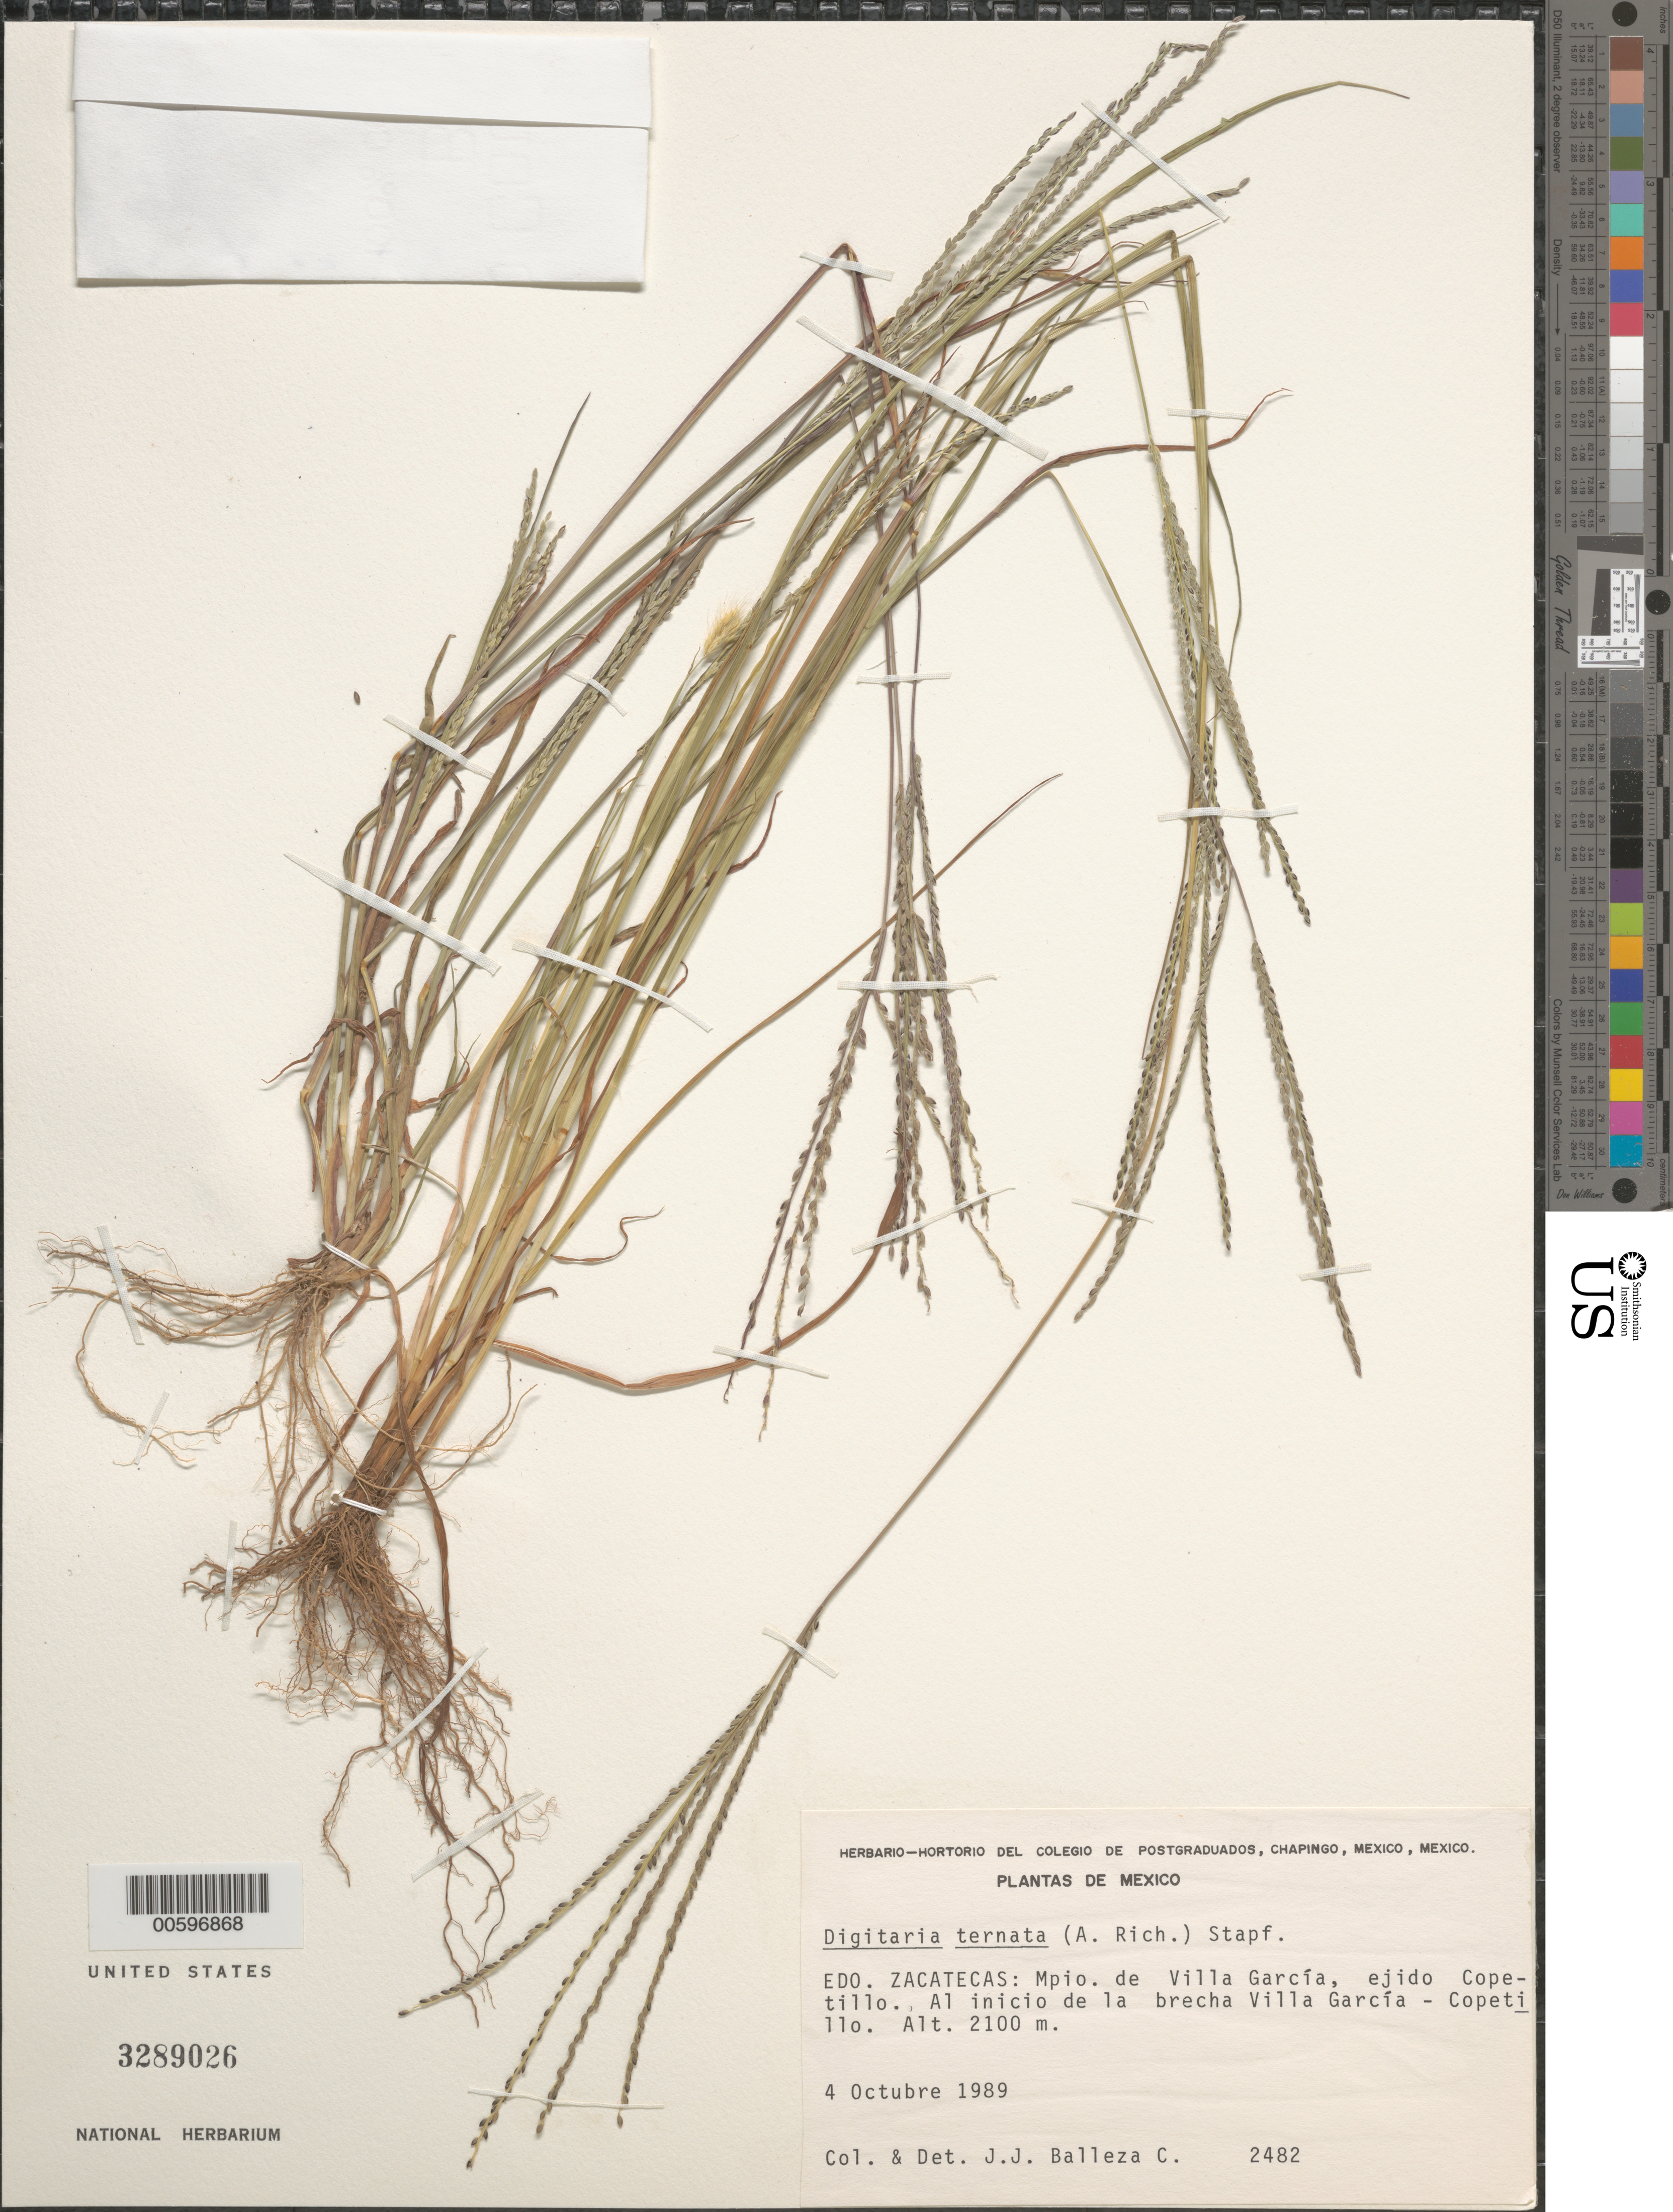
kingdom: Plantae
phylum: Tracheophyta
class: Liliopsida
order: Poales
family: Poaceae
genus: Digitaria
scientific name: Digitaria ternata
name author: (Hochr. ex A. Rich.) Stapf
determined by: Balleza C., J. J.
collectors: J. J. Balleza C.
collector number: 2482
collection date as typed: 4 Oct 1989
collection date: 1989-10-04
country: Mexico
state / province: Zacatecas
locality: Mpio de Villa Garcfa, ejido Copetillo. Al inicio de la brecha Villa Garcfa - Copetillo.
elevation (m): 2100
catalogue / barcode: US 3289026